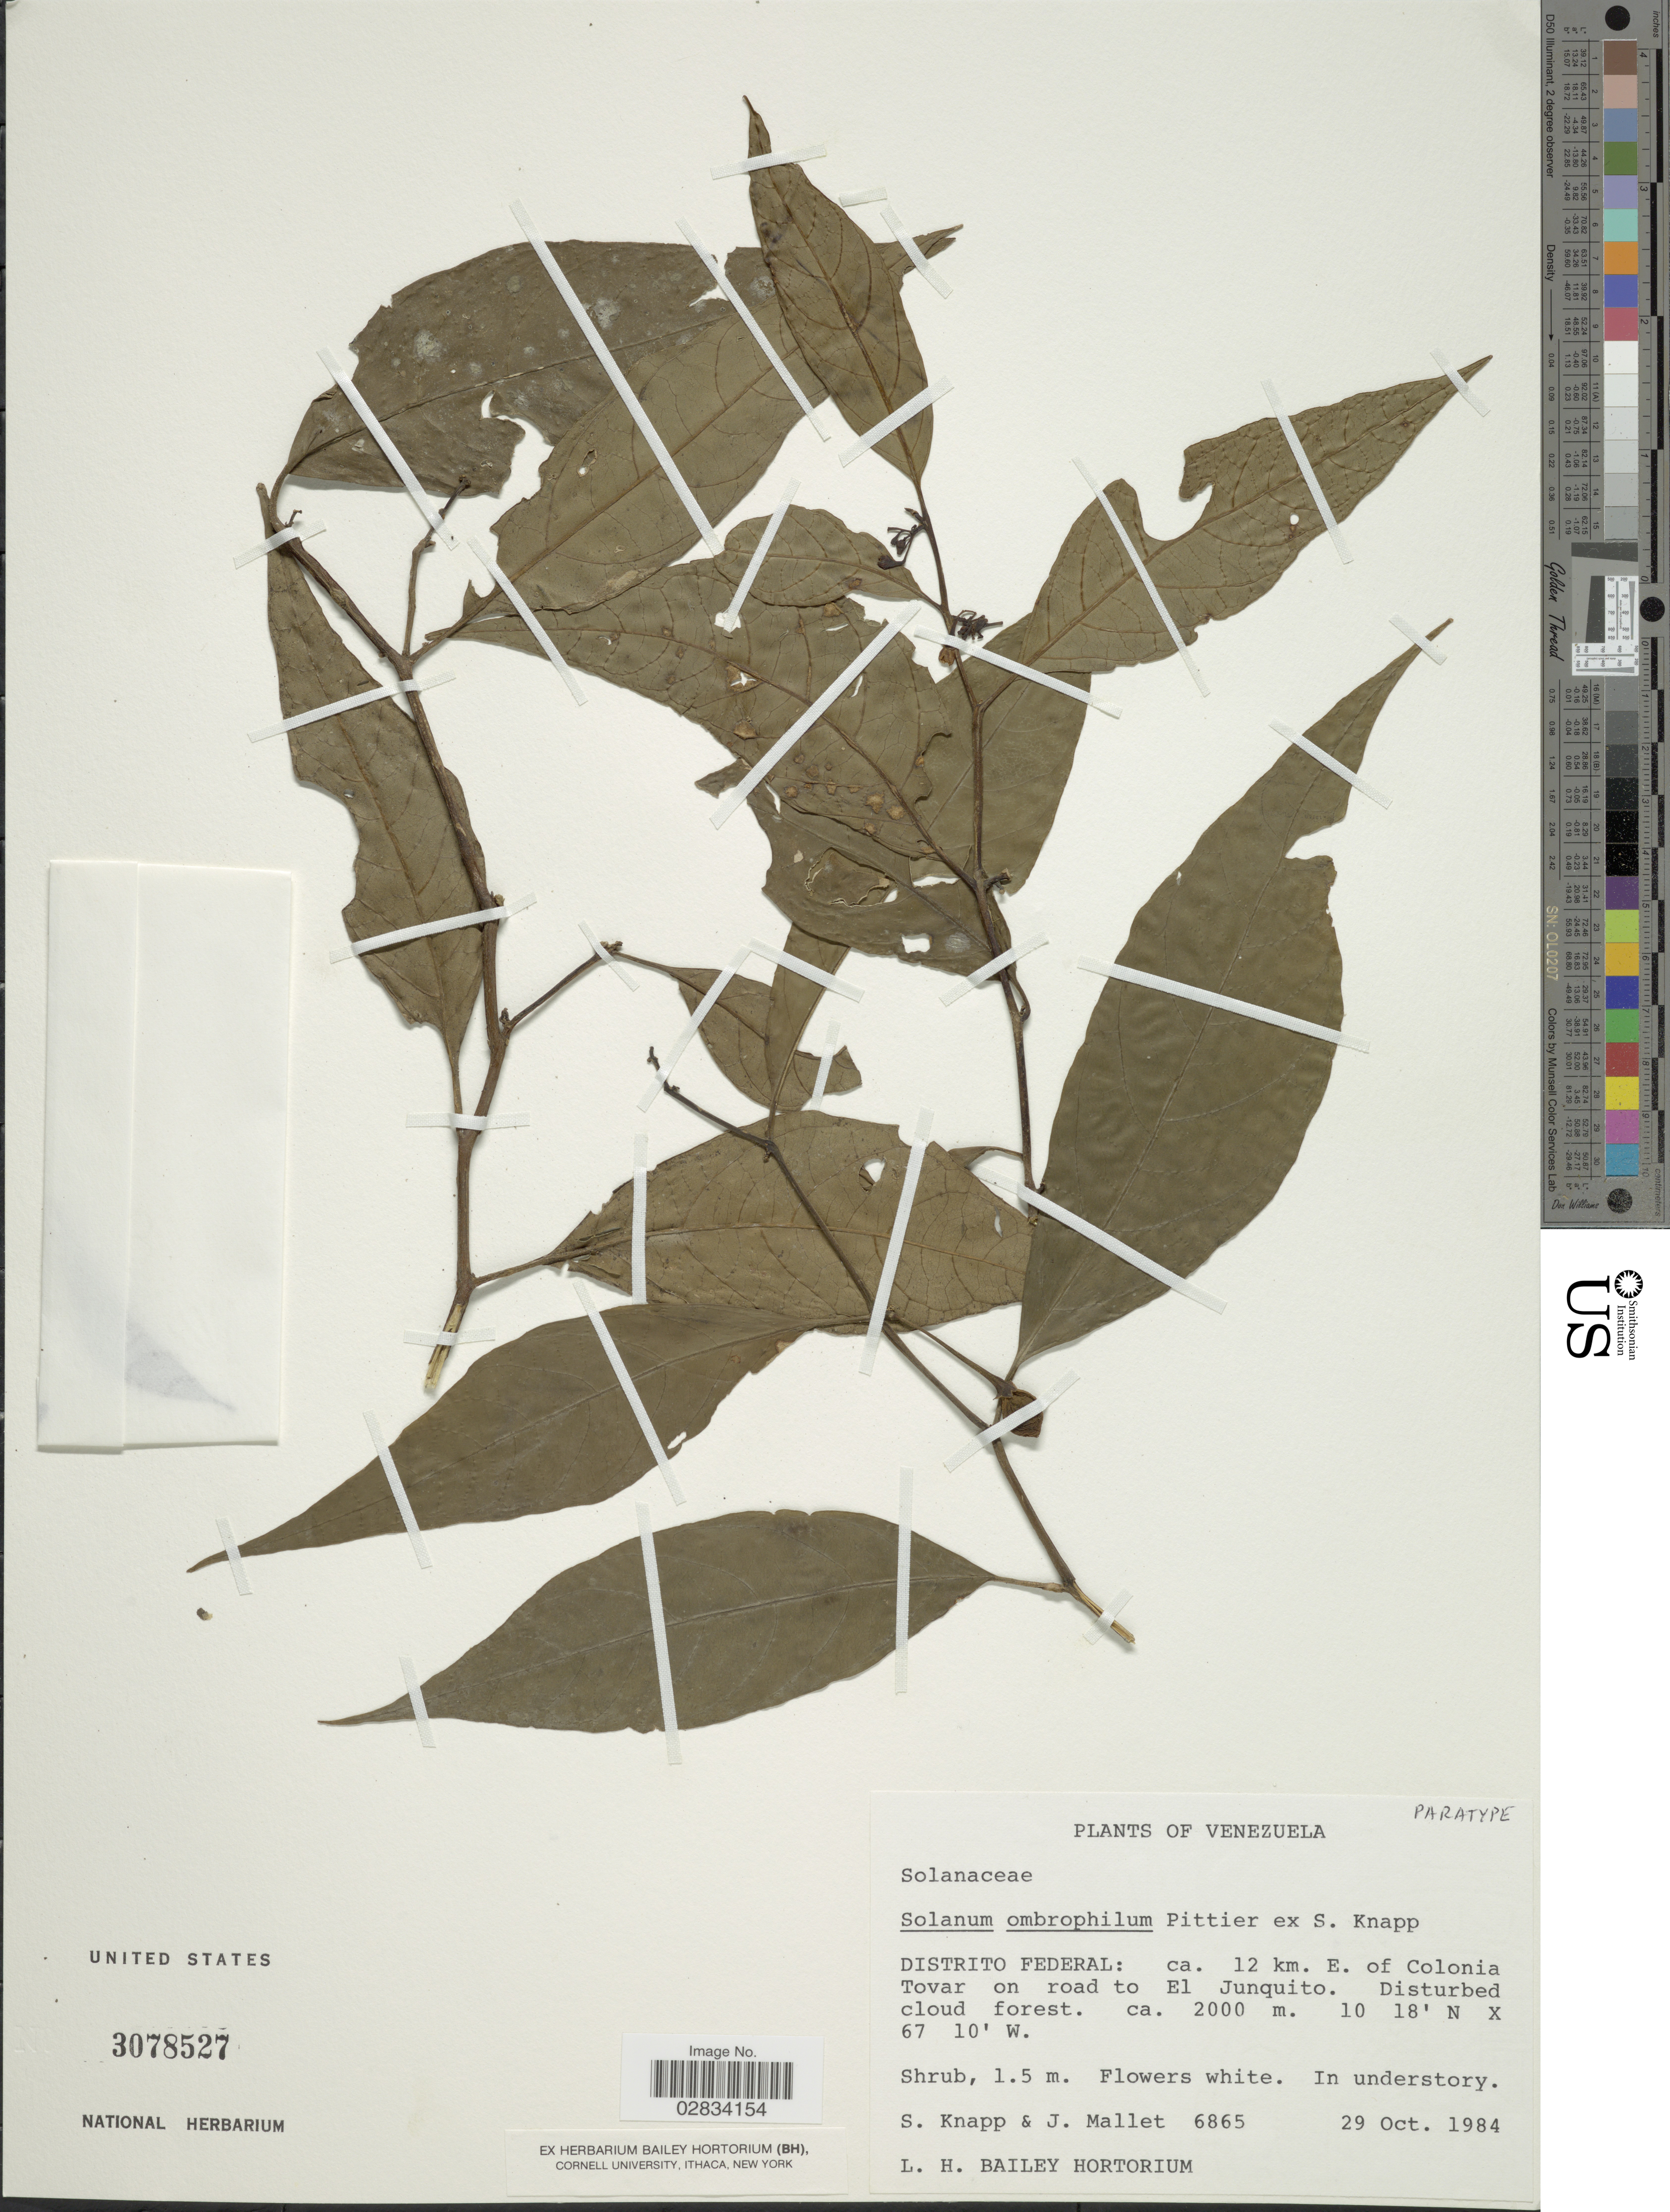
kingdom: Plantae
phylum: Tracheophyta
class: Magnoliopsida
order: Solanales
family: Solanaceae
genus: Solanum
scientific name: Solanum ombrophilum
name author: Pittier ex S. Knapp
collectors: S. Knapp & J. Mallet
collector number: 6865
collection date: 1984-10-29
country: Venezuela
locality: Distrito Federal, ca. 12 km. E. of Colonia Tovar on road to El Junquito.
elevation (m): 2000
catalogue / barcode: US 3078527